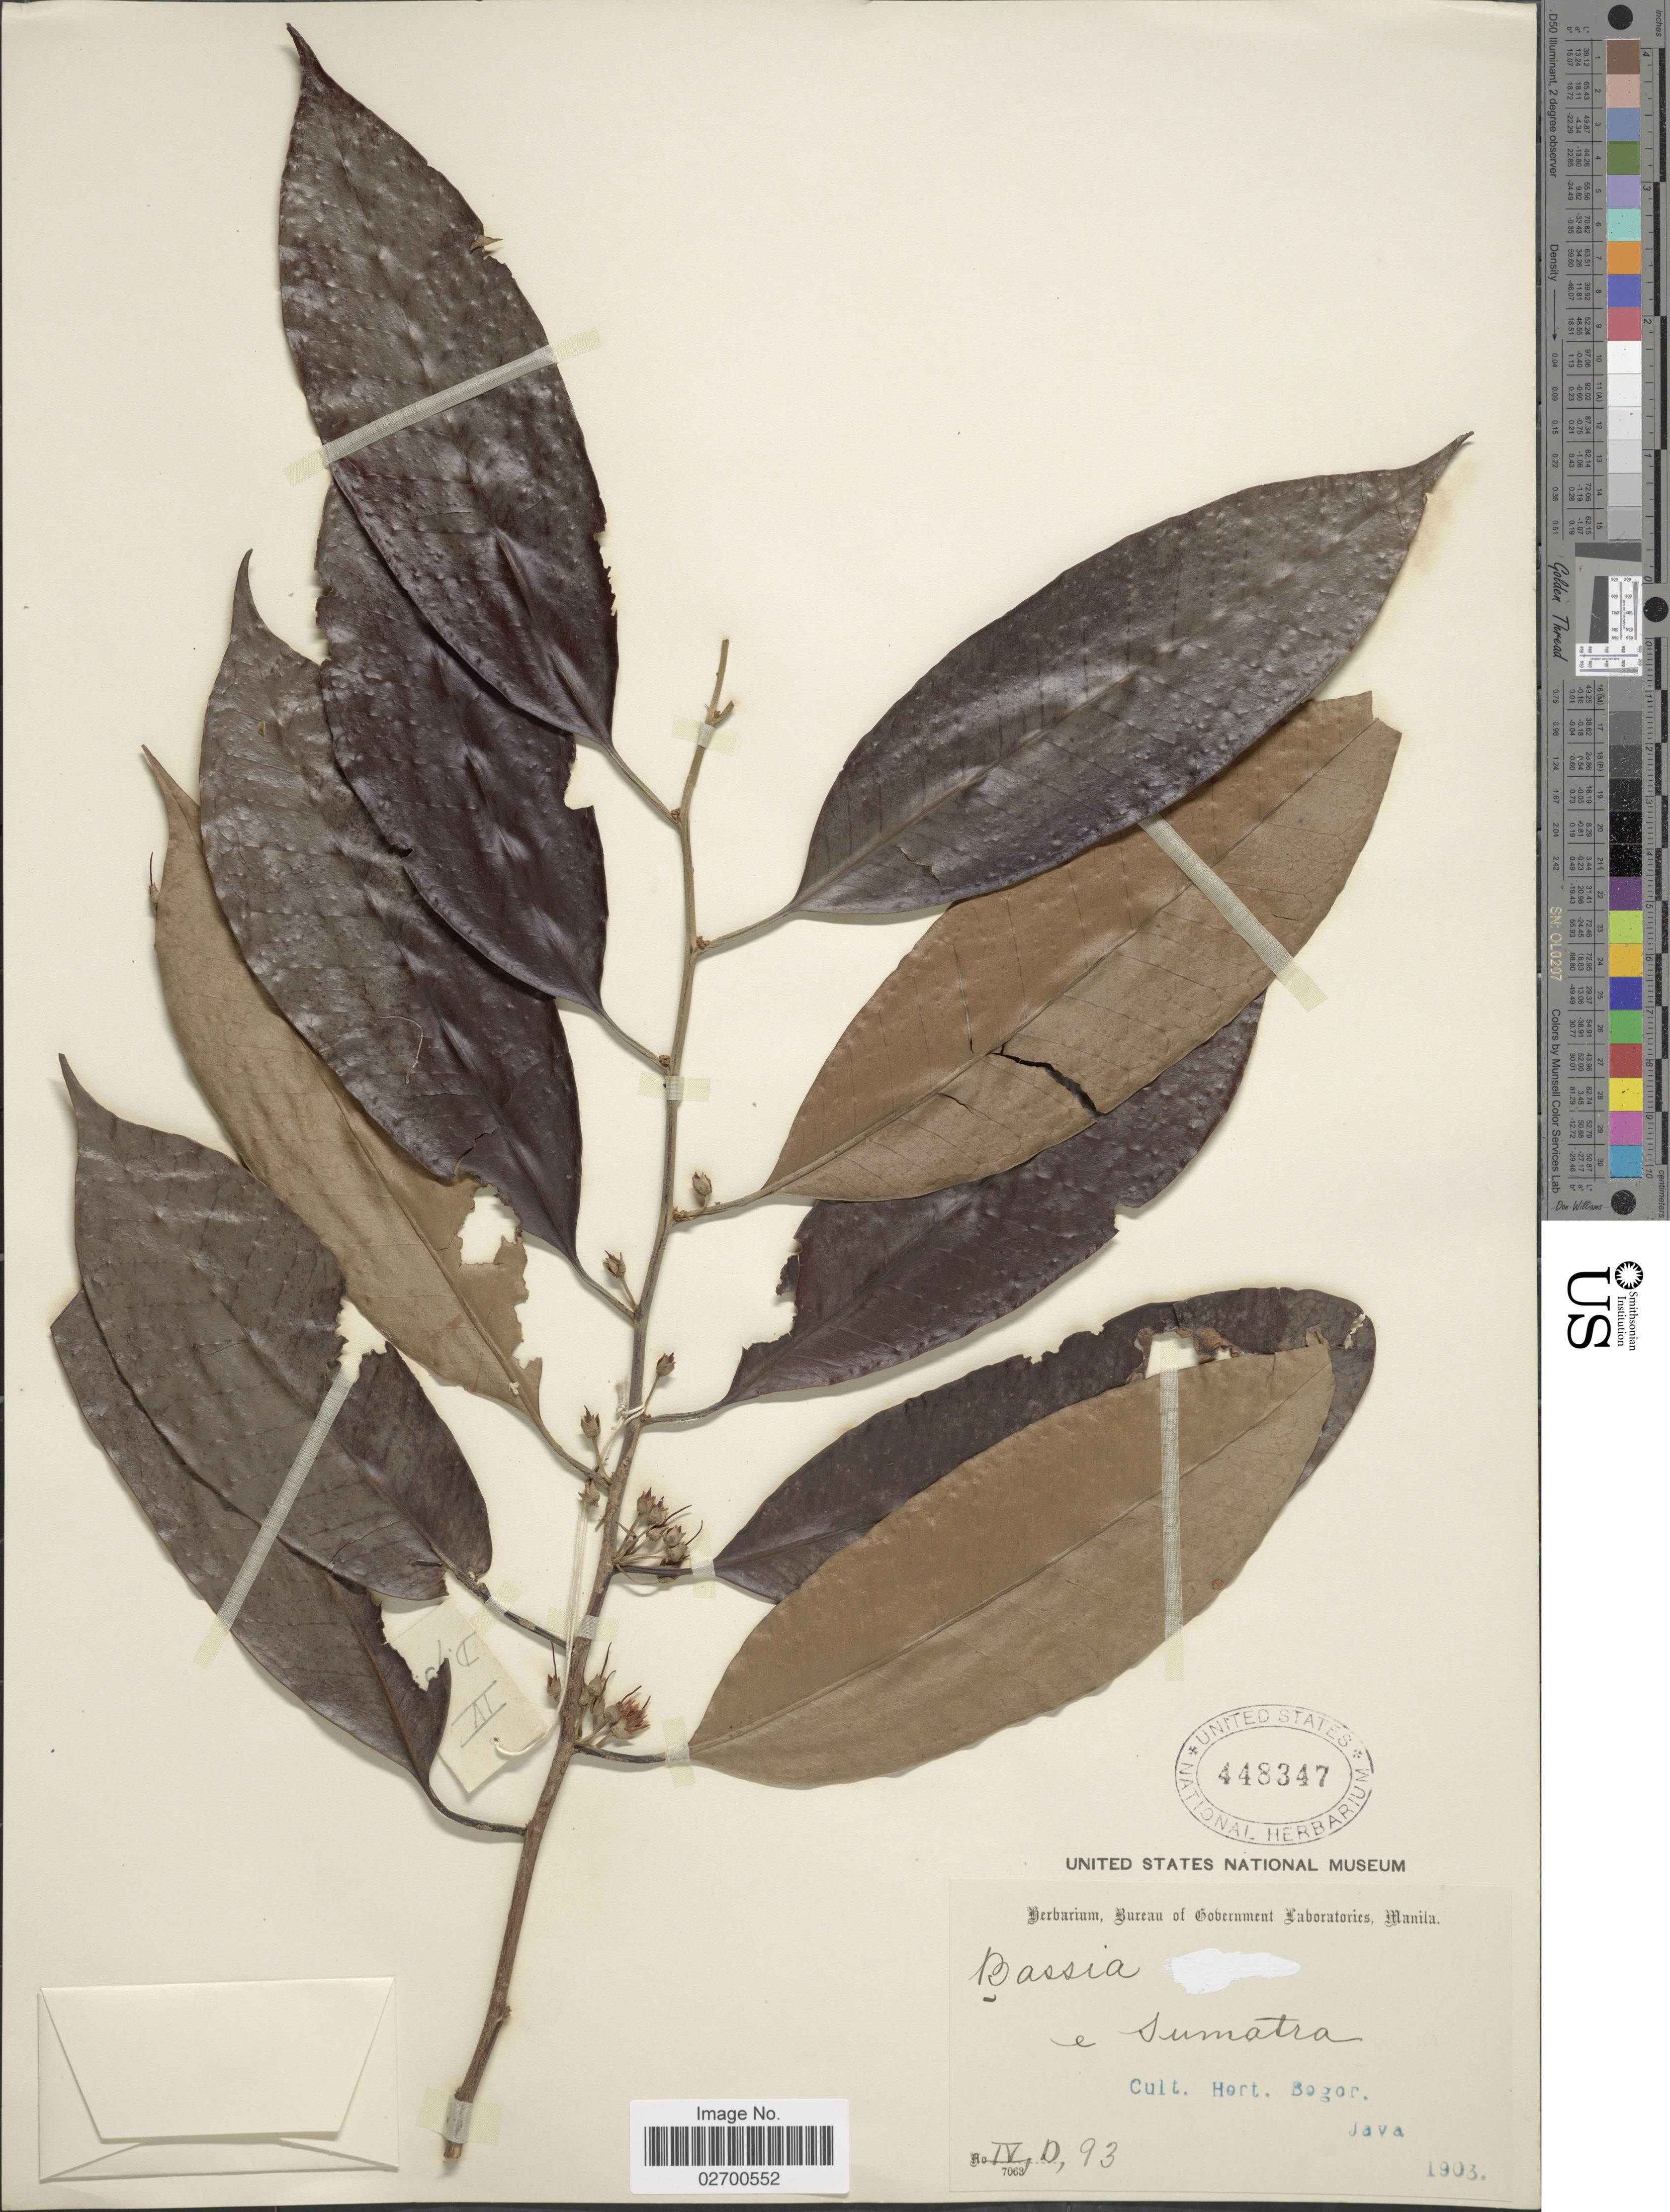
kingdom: Plantae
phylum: Tracheophyta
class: Magnoliopsida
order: Ericales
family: Sapotaceae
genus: Madhuca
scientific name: Madhuca sp.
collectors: Ex herb. Bureau of Government Laboratories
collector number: IV, D. 93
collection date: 1903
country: Indonesia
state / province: Java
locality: Cult. Hort. Bogor, Java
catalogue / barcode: US 448347